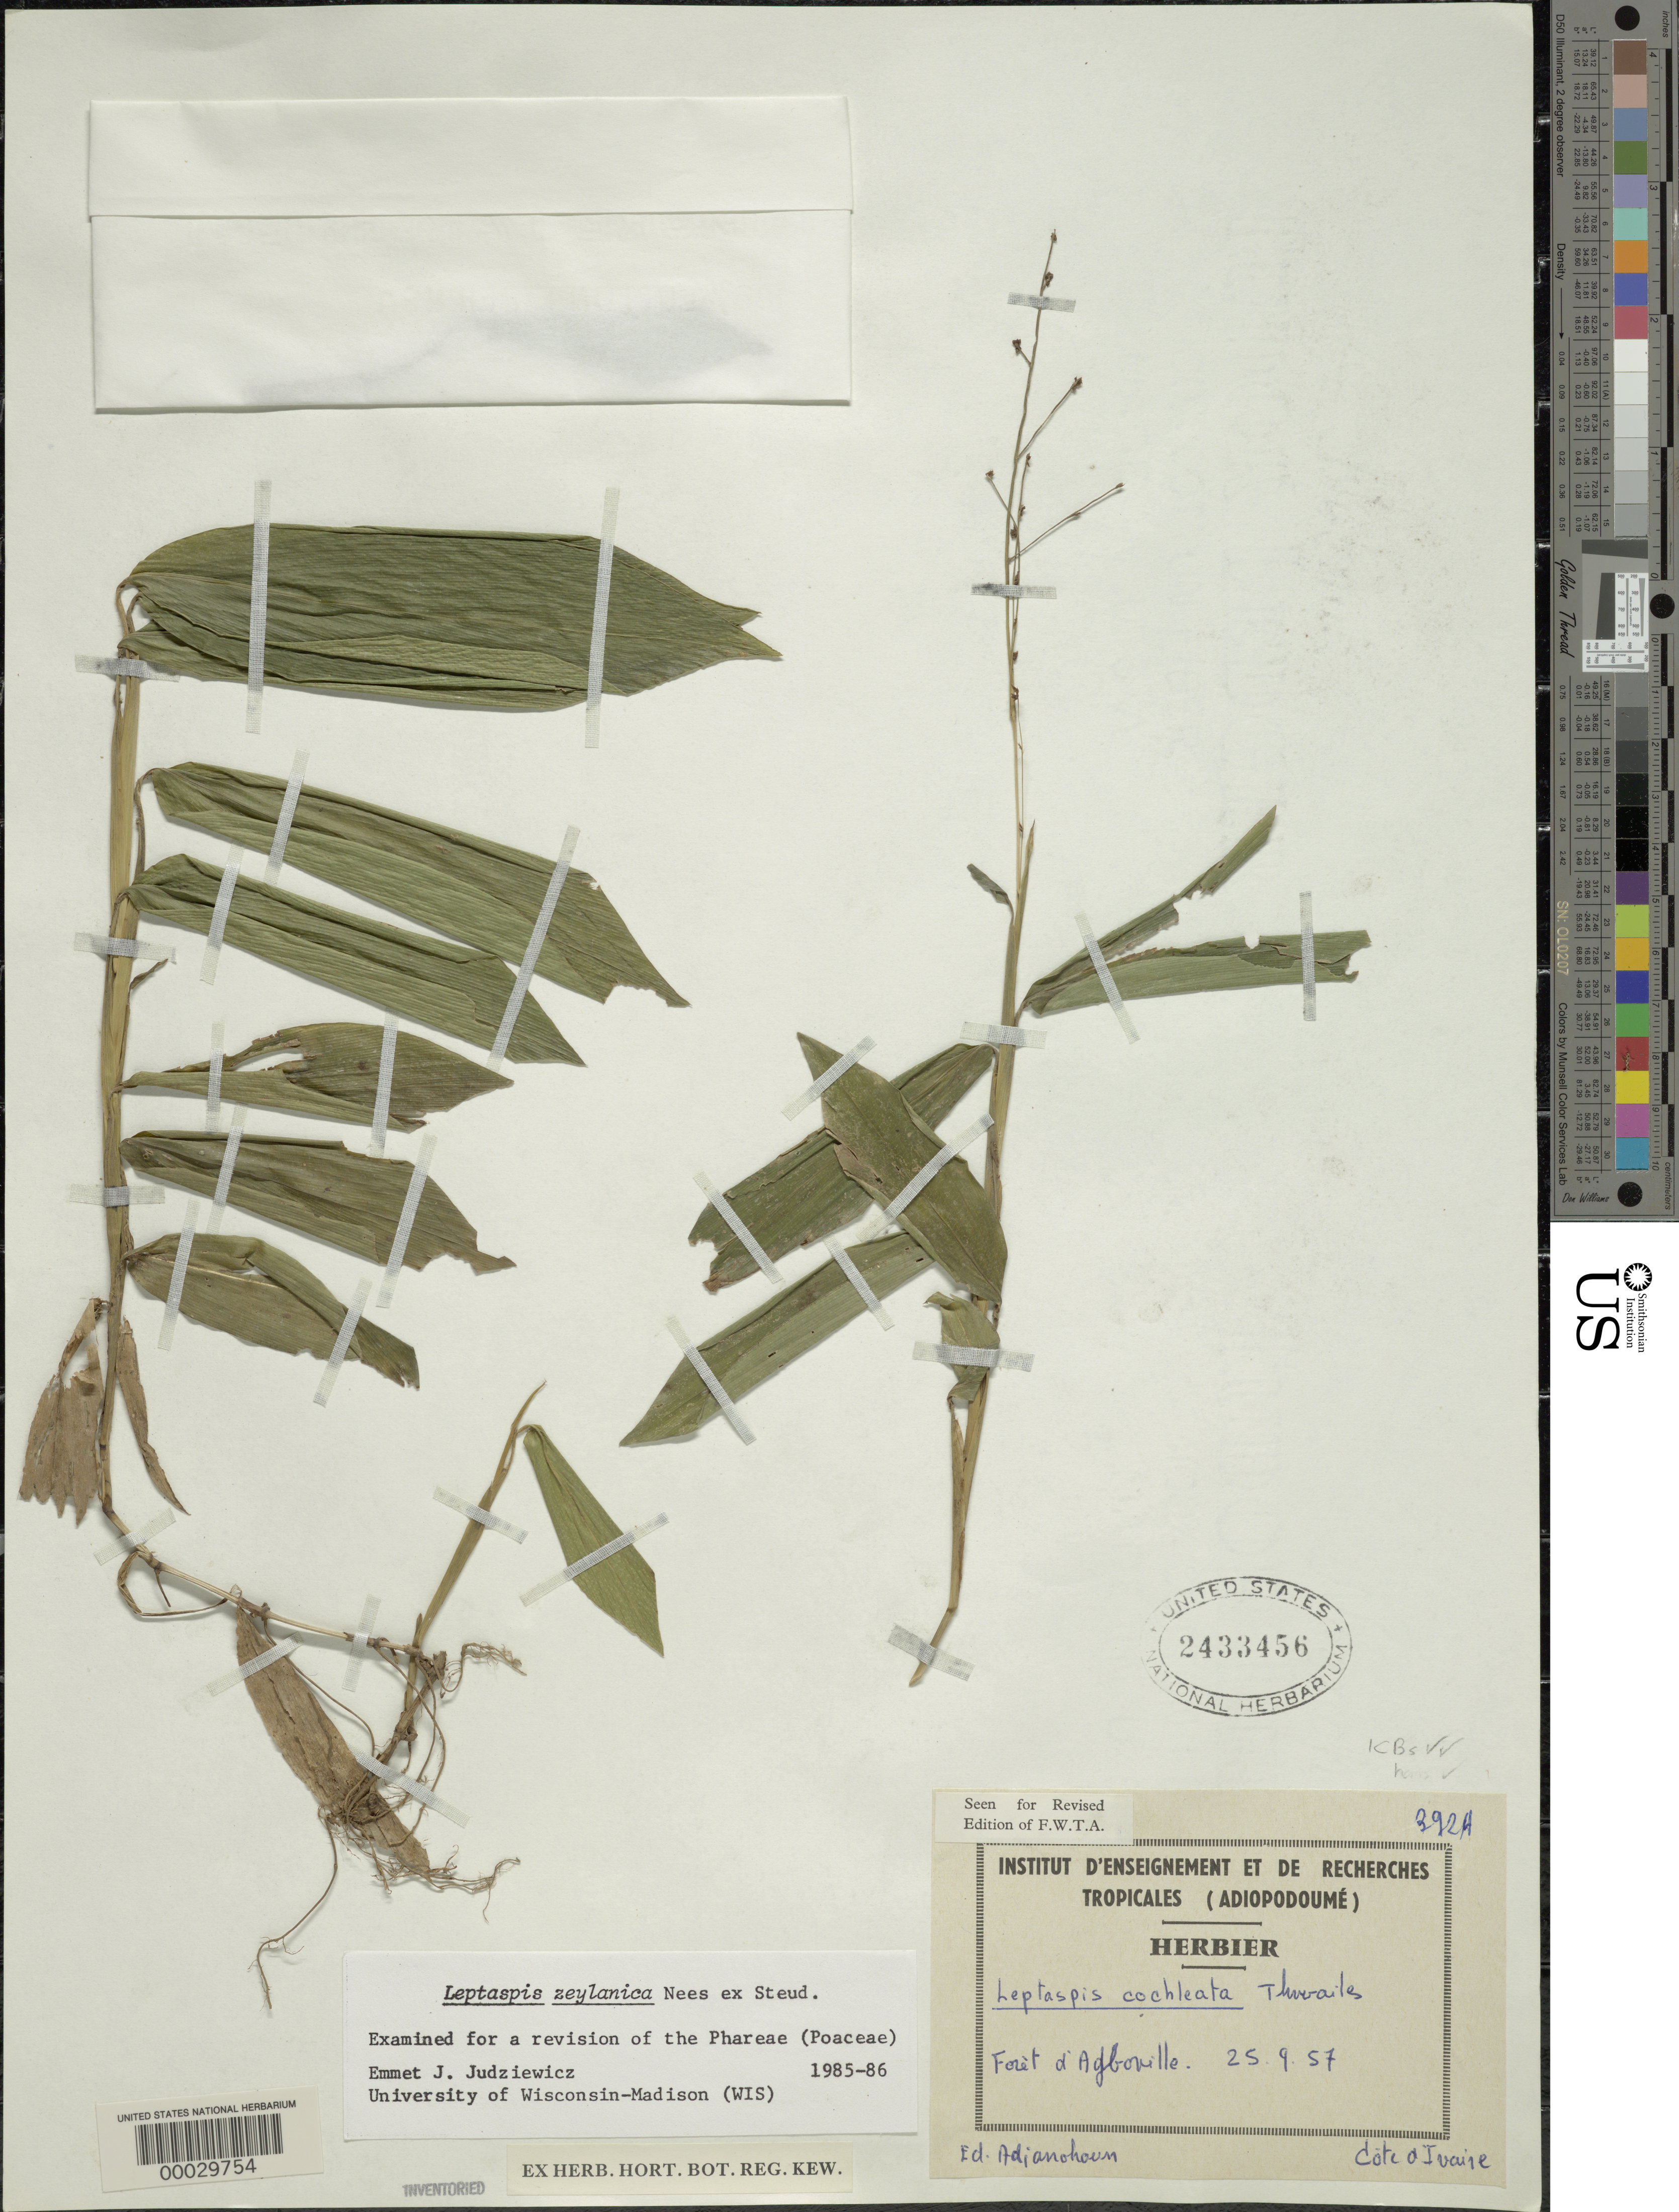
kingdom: Plantae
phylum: Tracheophyta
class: Liliopsida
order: Poales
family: Poaceae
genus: Leptaspis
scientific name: Leptaspis zeylanica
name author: Nees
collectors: E. Adjanohoun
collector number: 3924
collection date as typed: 25 Sep 1957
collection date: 1957-09-25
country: Ivory Coast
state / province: Lagunes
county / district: Agnéby-Tiassa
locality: Foret d' Agboville. [Agboville Forest]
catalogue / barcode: US 2433456